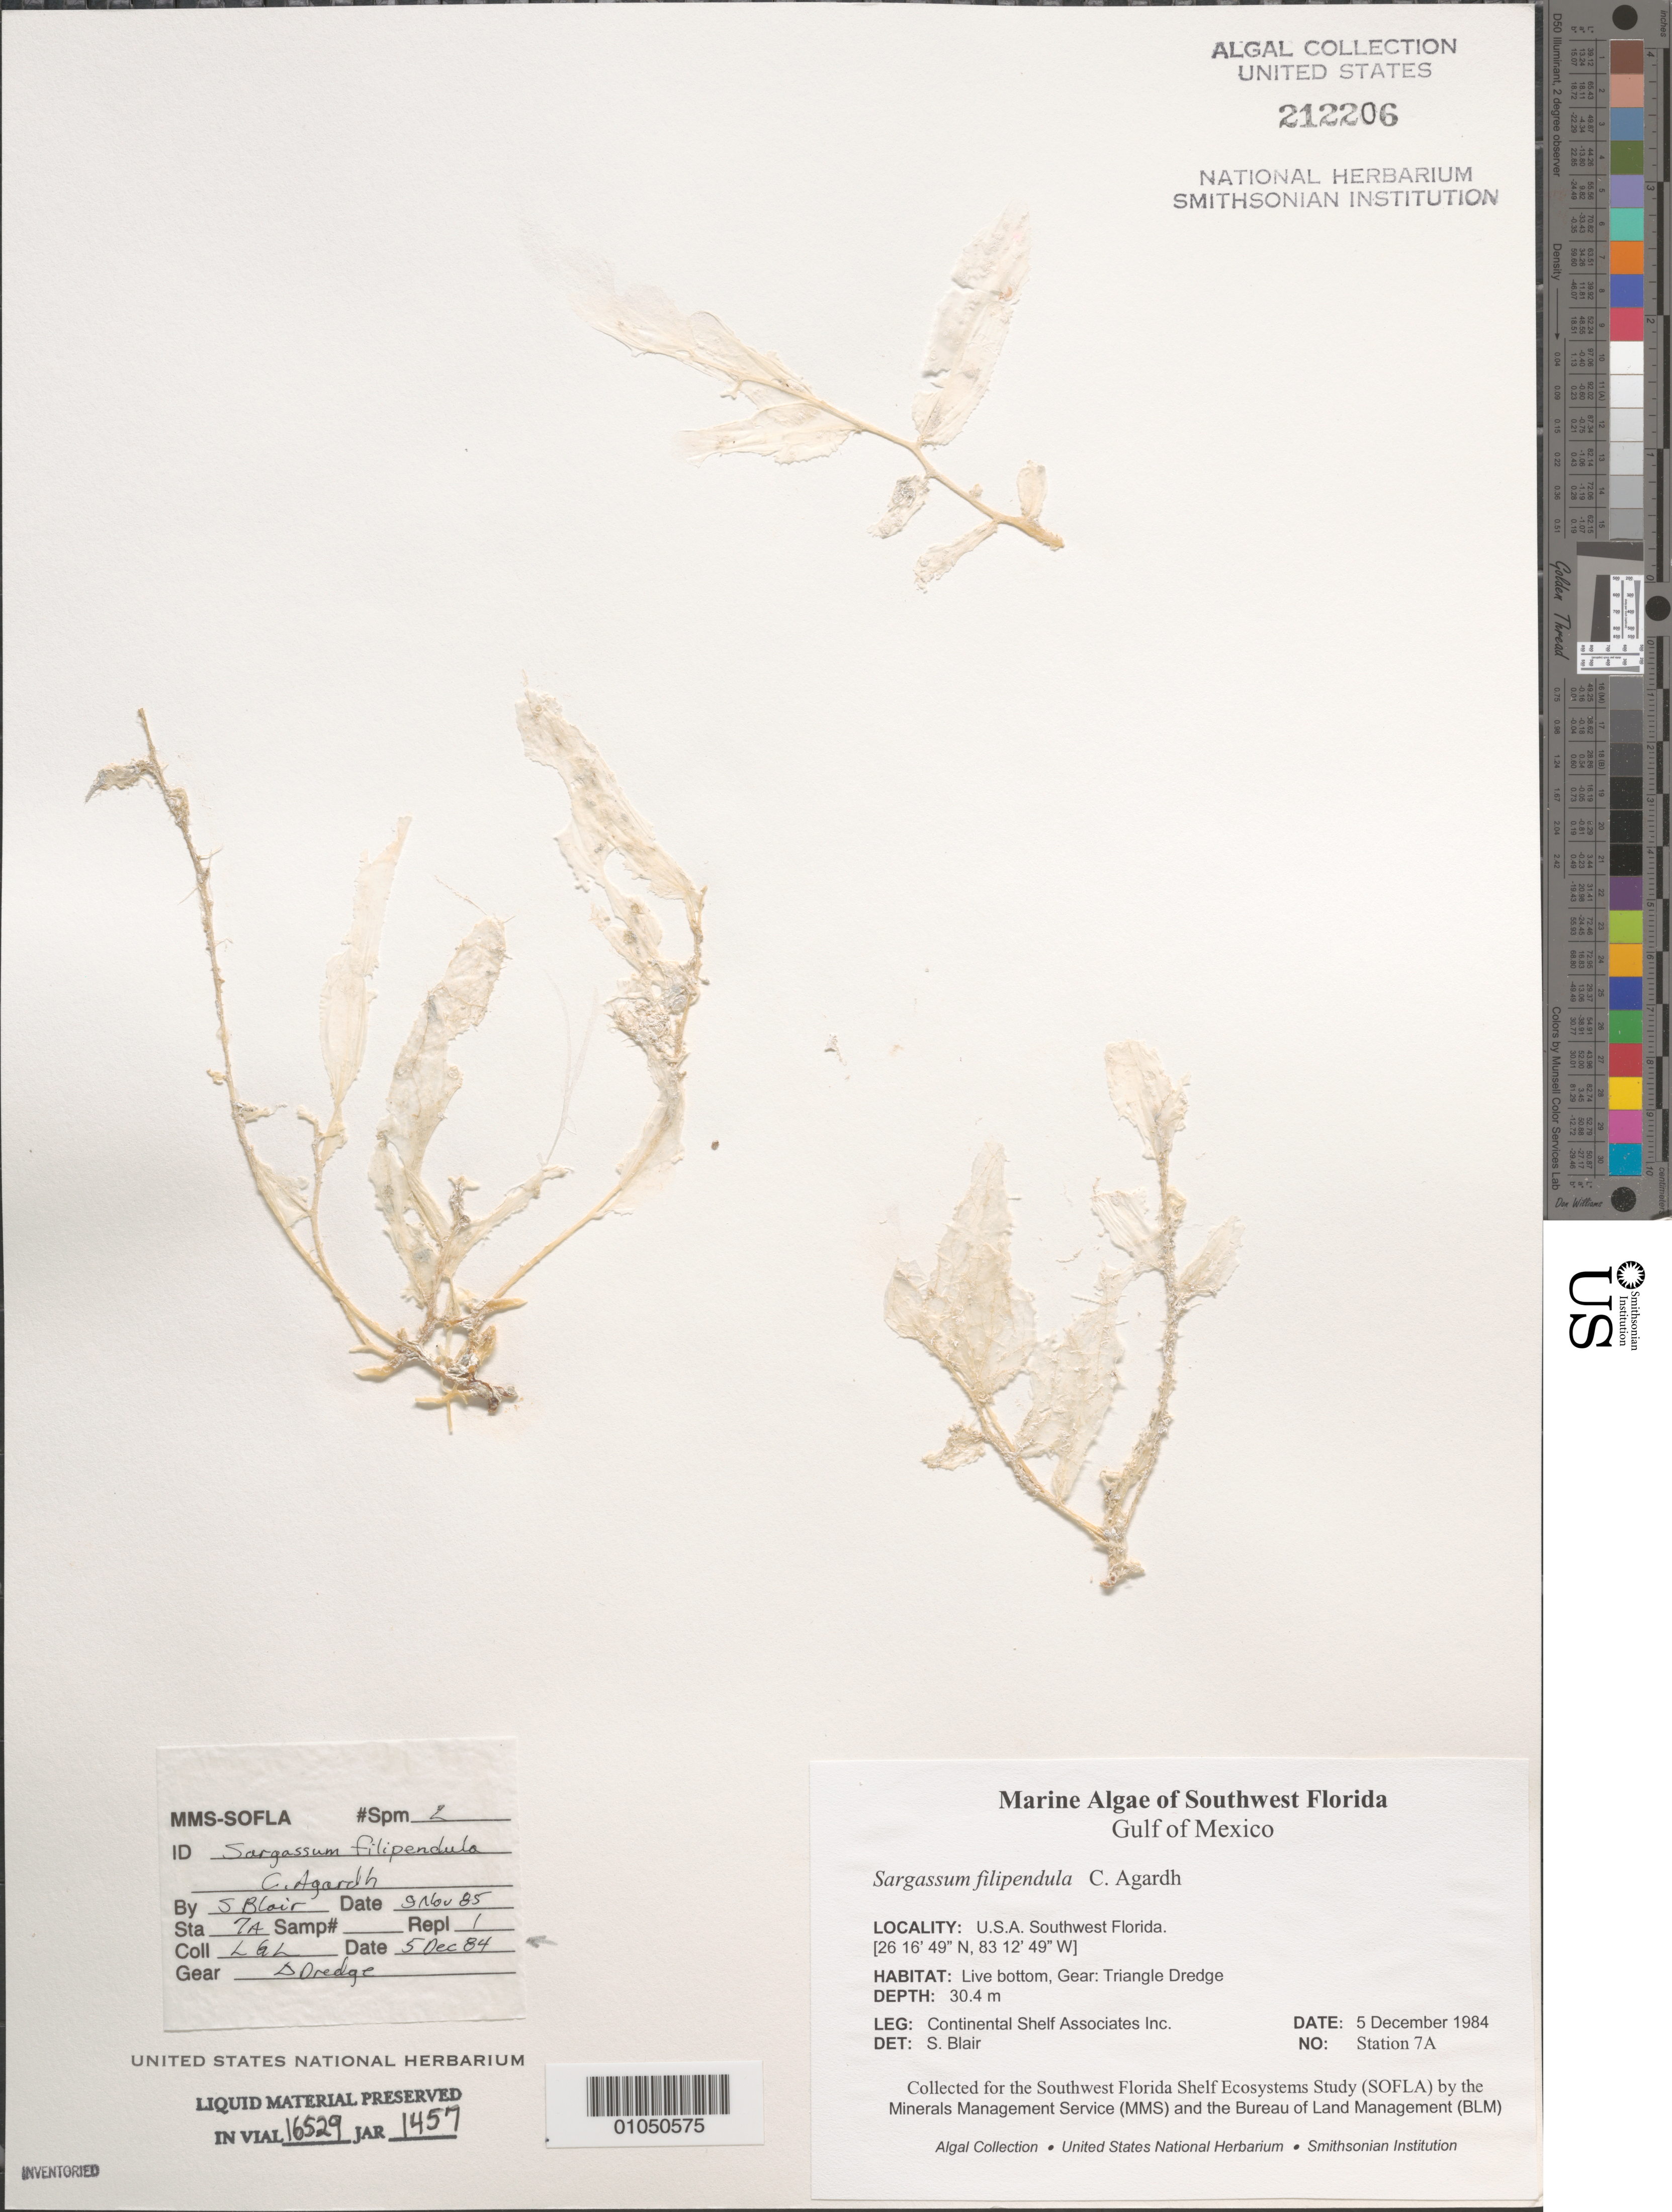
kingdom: Chromista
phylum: Ochrophyta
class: Phaeophyceae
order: Fucales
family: Sargassaceae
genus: Sargassum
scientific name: Sargassum filipendula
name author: C. Agardh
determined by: Blair, S. M.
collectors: Continental Shelf Associates Inc.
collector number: Station 7A Repl 1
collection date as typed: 05 Dec 1984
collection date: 1984-12-05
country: United States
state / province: Florida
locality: Gulf of Mexico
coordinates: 26 16'49"N, 83 12'49"W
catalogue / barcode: US 212206